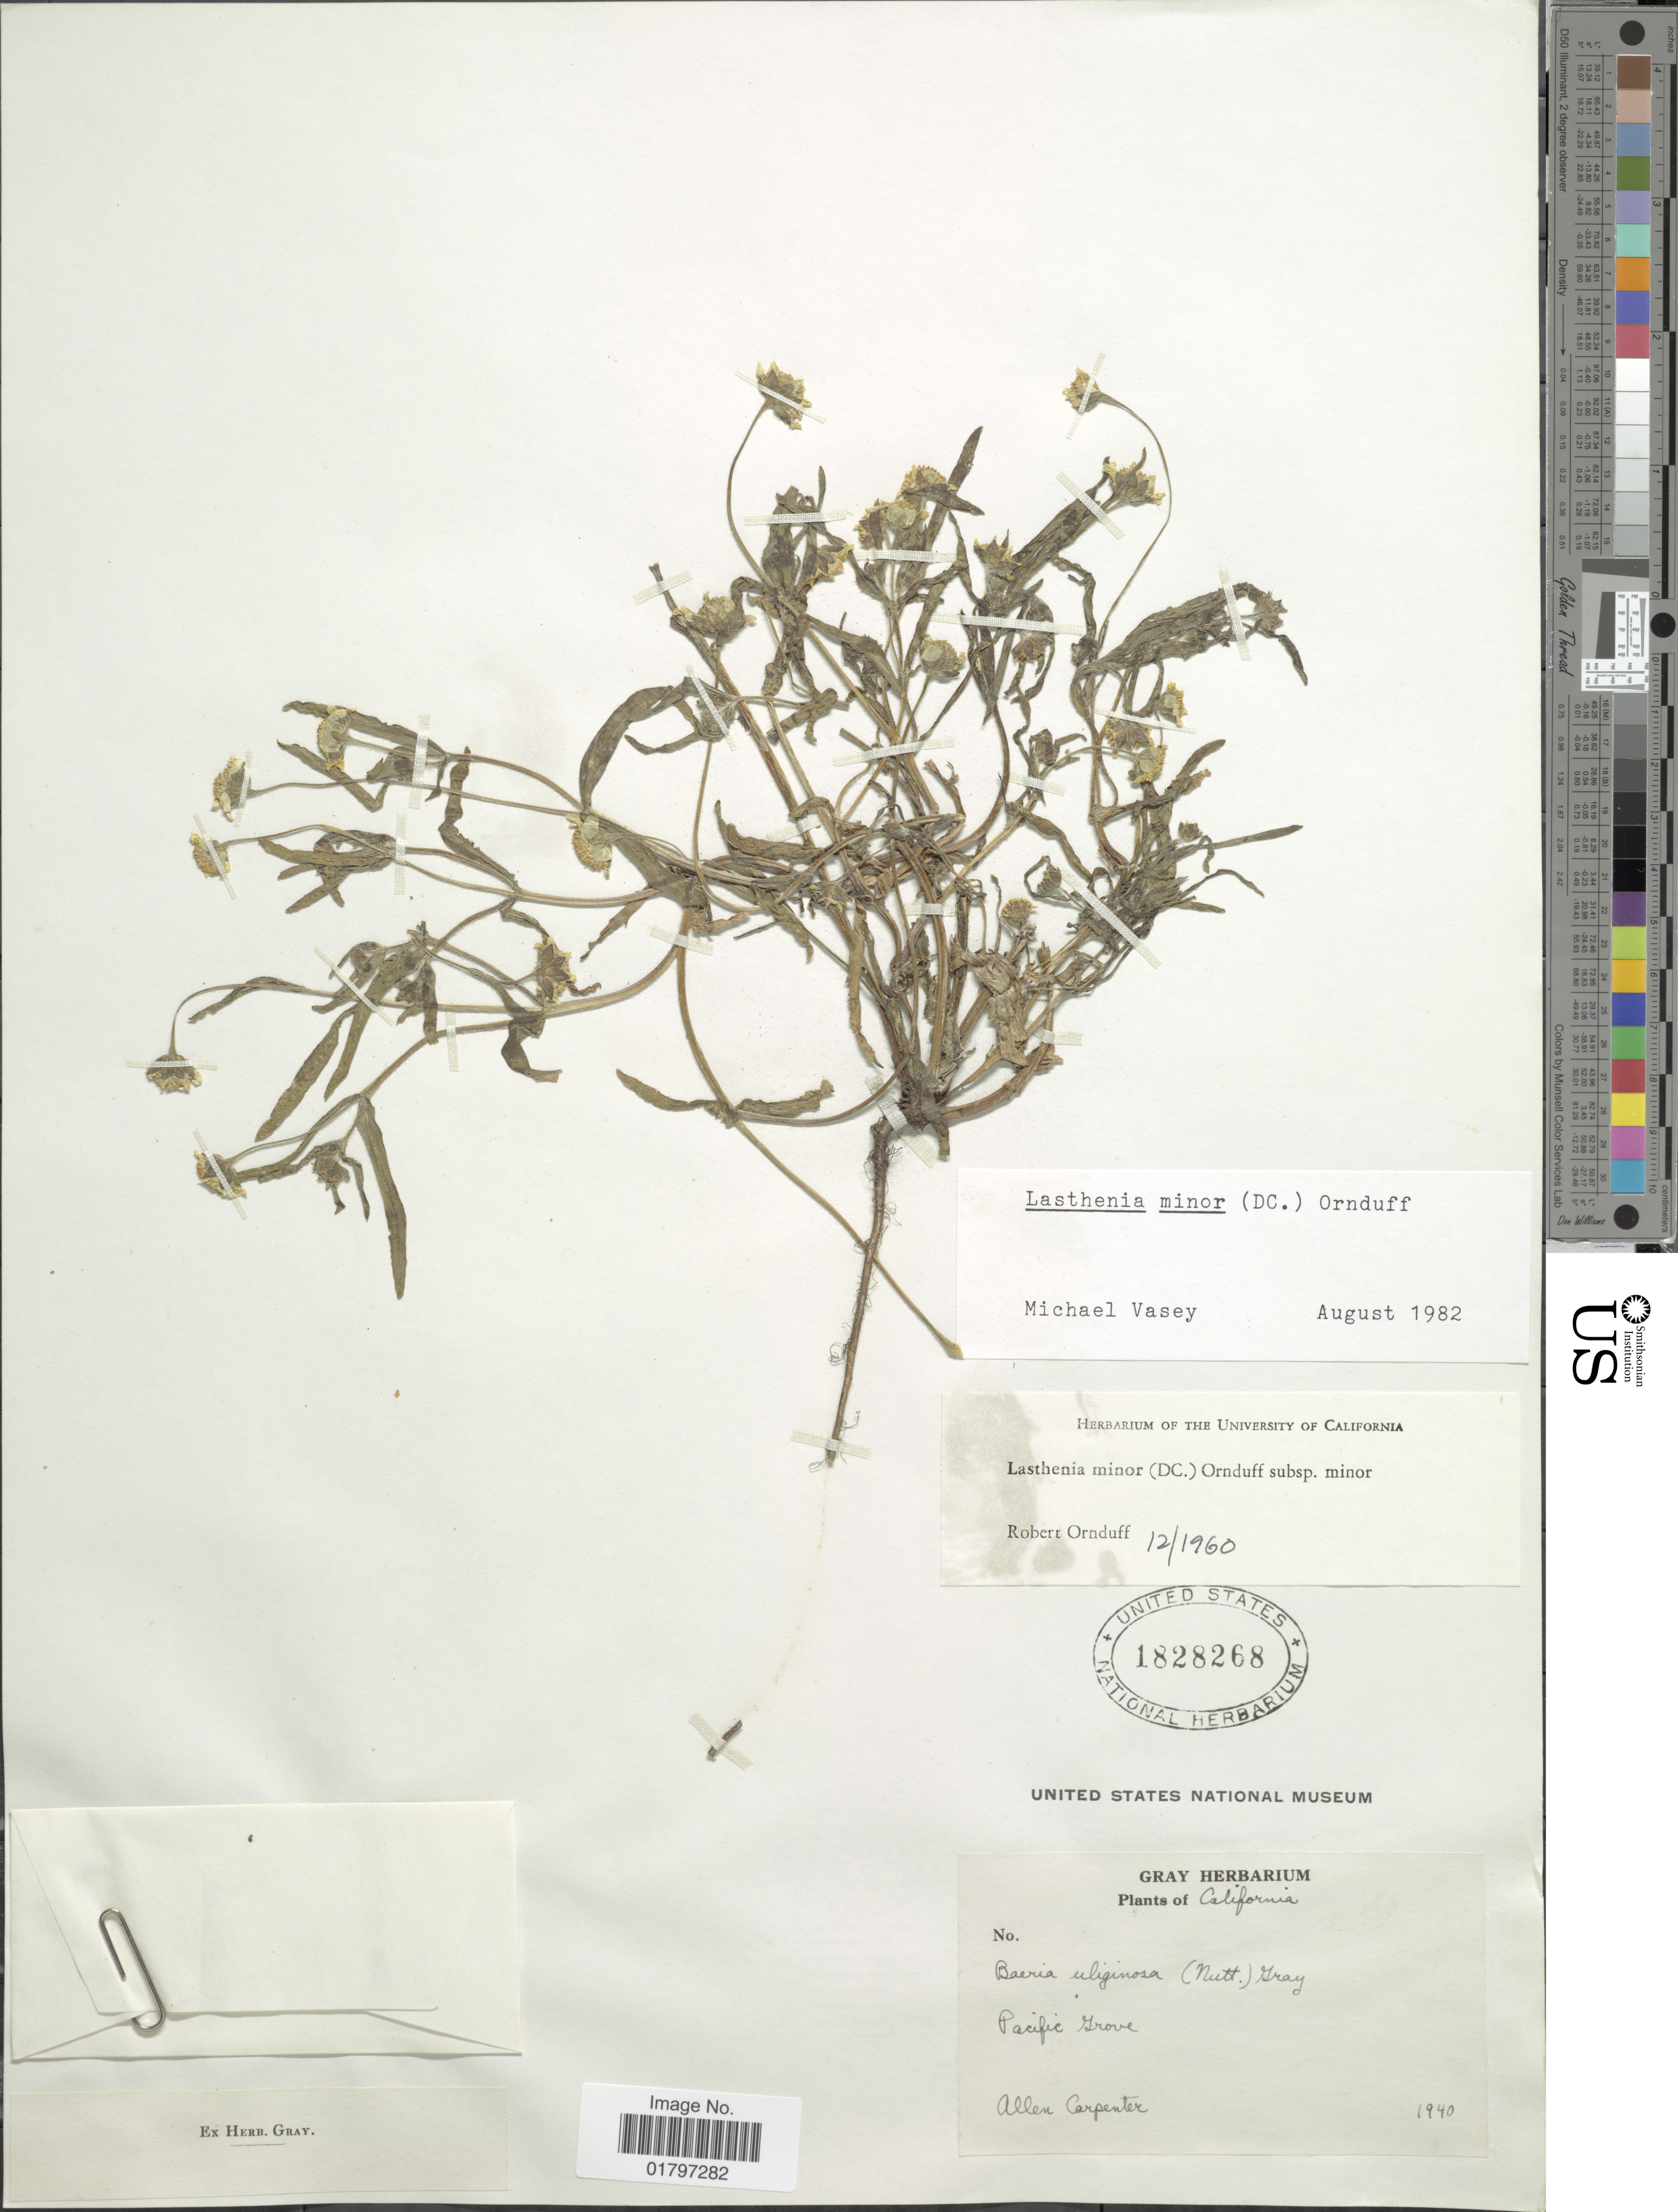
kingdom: Plantae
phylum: Tracheophyta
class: Magnoliopsida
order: Asterales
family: Asteraceae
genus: Lasthenia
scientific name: Lasthenia minor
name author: (DC.) Ornduff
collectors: A. Carpenter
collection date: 1940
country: United States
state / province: California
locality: Pacific Grove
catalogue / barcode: US 1828268